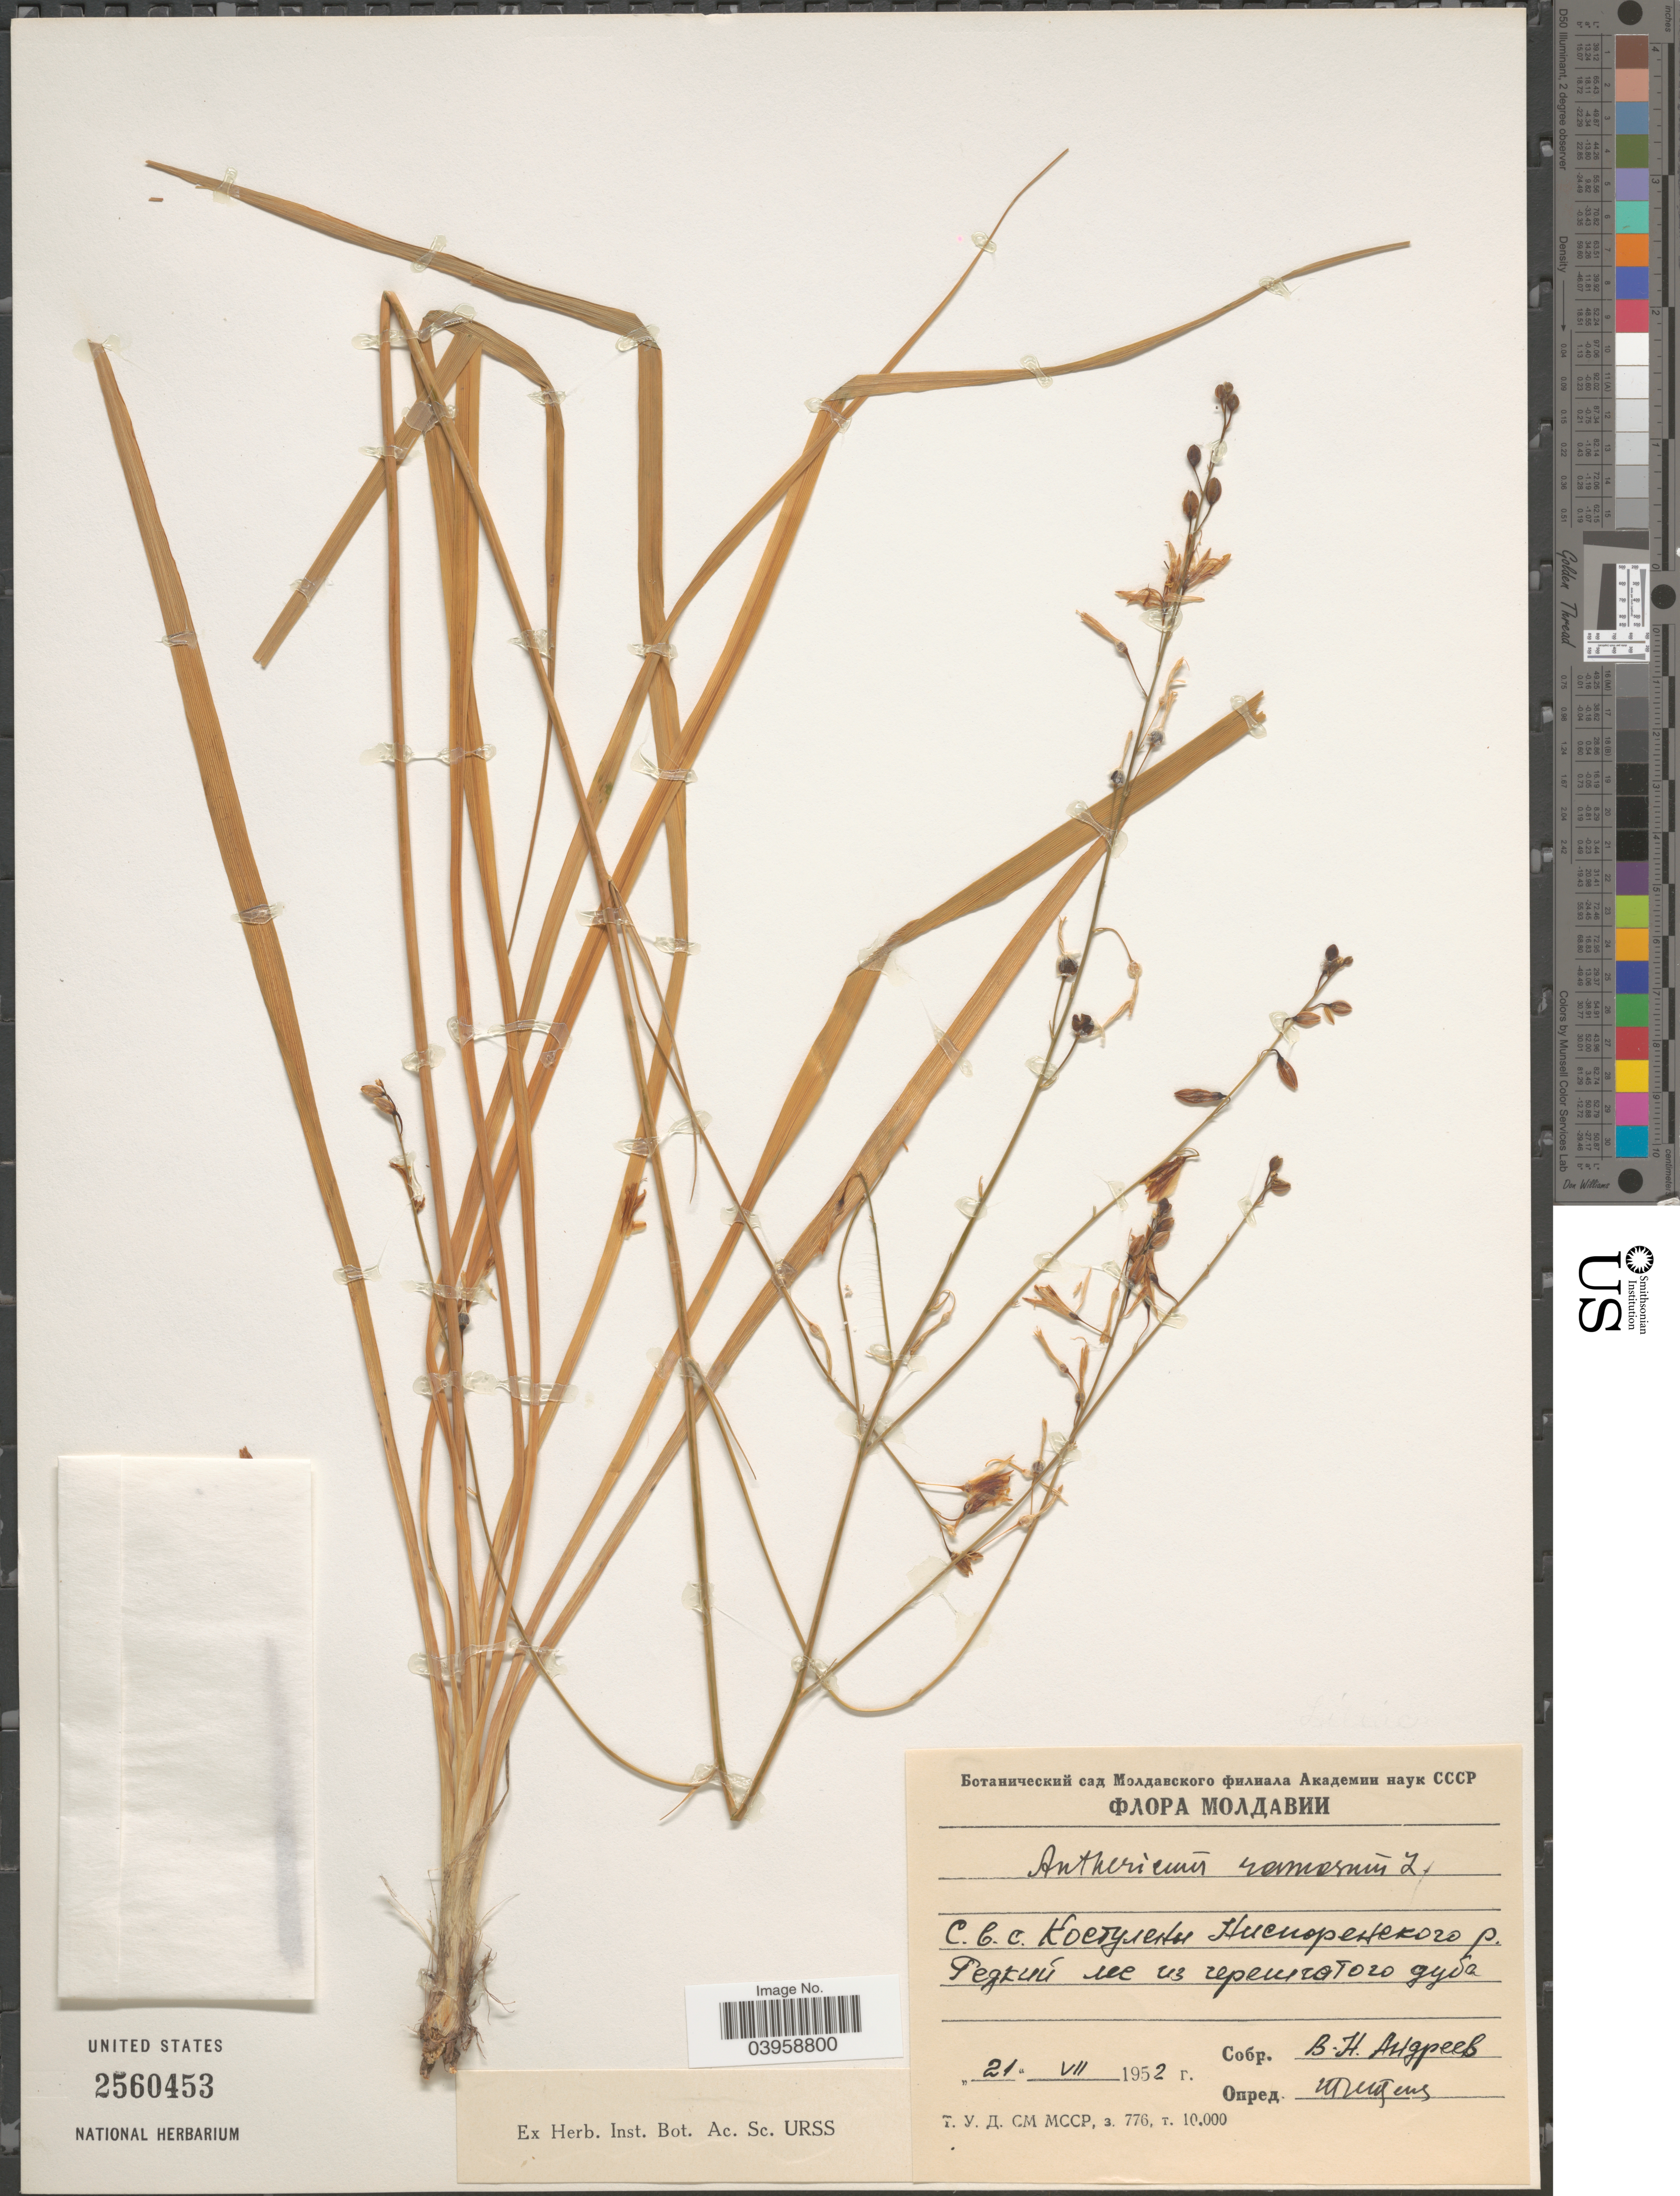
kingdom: Plantae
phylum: Tracheophyta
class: Liliopsida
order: Asparagales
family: Asparagaceae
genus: Anthericum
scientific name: Anthericum ramosum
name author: L.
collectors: V. Andreev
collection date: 1952-07-21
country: Moldova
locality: Kostuleny, Nisporeny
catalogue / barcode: US 2560453